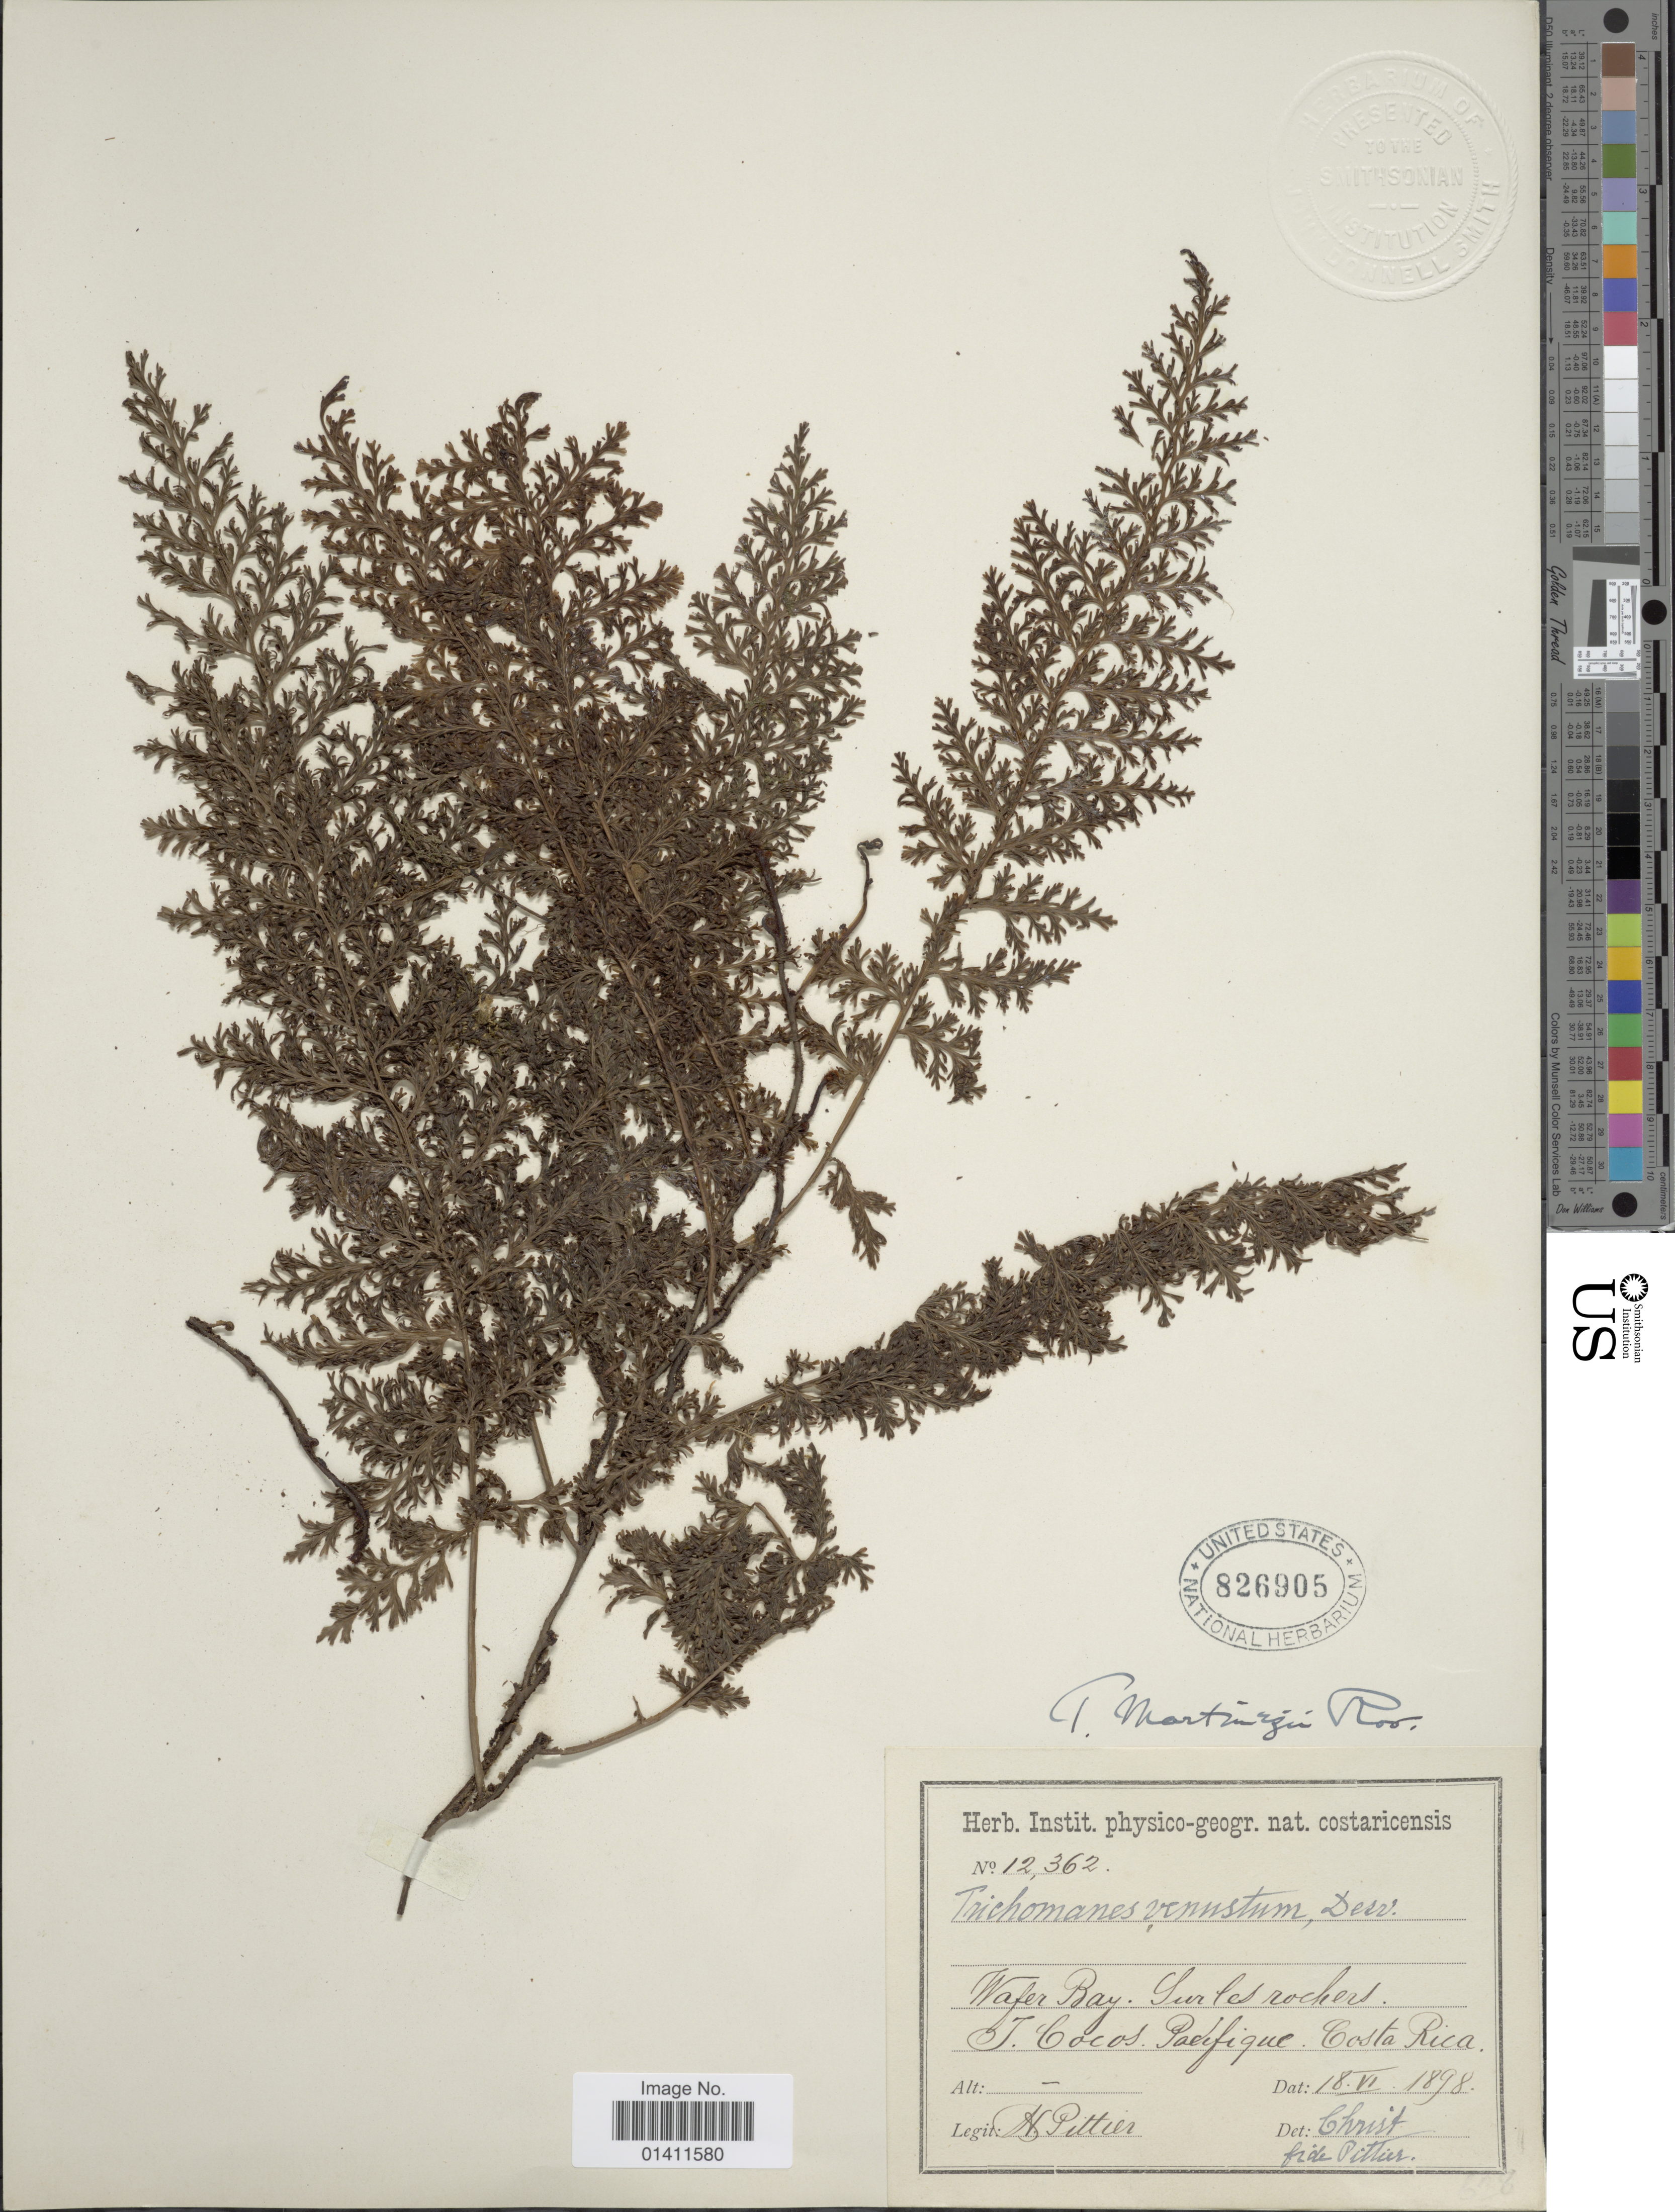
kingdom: Plantae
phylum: Tracheophyta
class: Polypodiopsida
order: Hymenophyllales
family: Hymenophyllaceae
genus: Vandenboschia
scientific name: Vandenboschia collariata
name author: (Bosch) Ebihara & K. Iwats.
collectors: H. F. Pittier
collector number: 12362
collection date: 1898-06-18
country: Costa Rica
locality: Wafer Bay. Sur les rochers. I. Cocos. Pacifique.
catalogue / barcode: US 826905